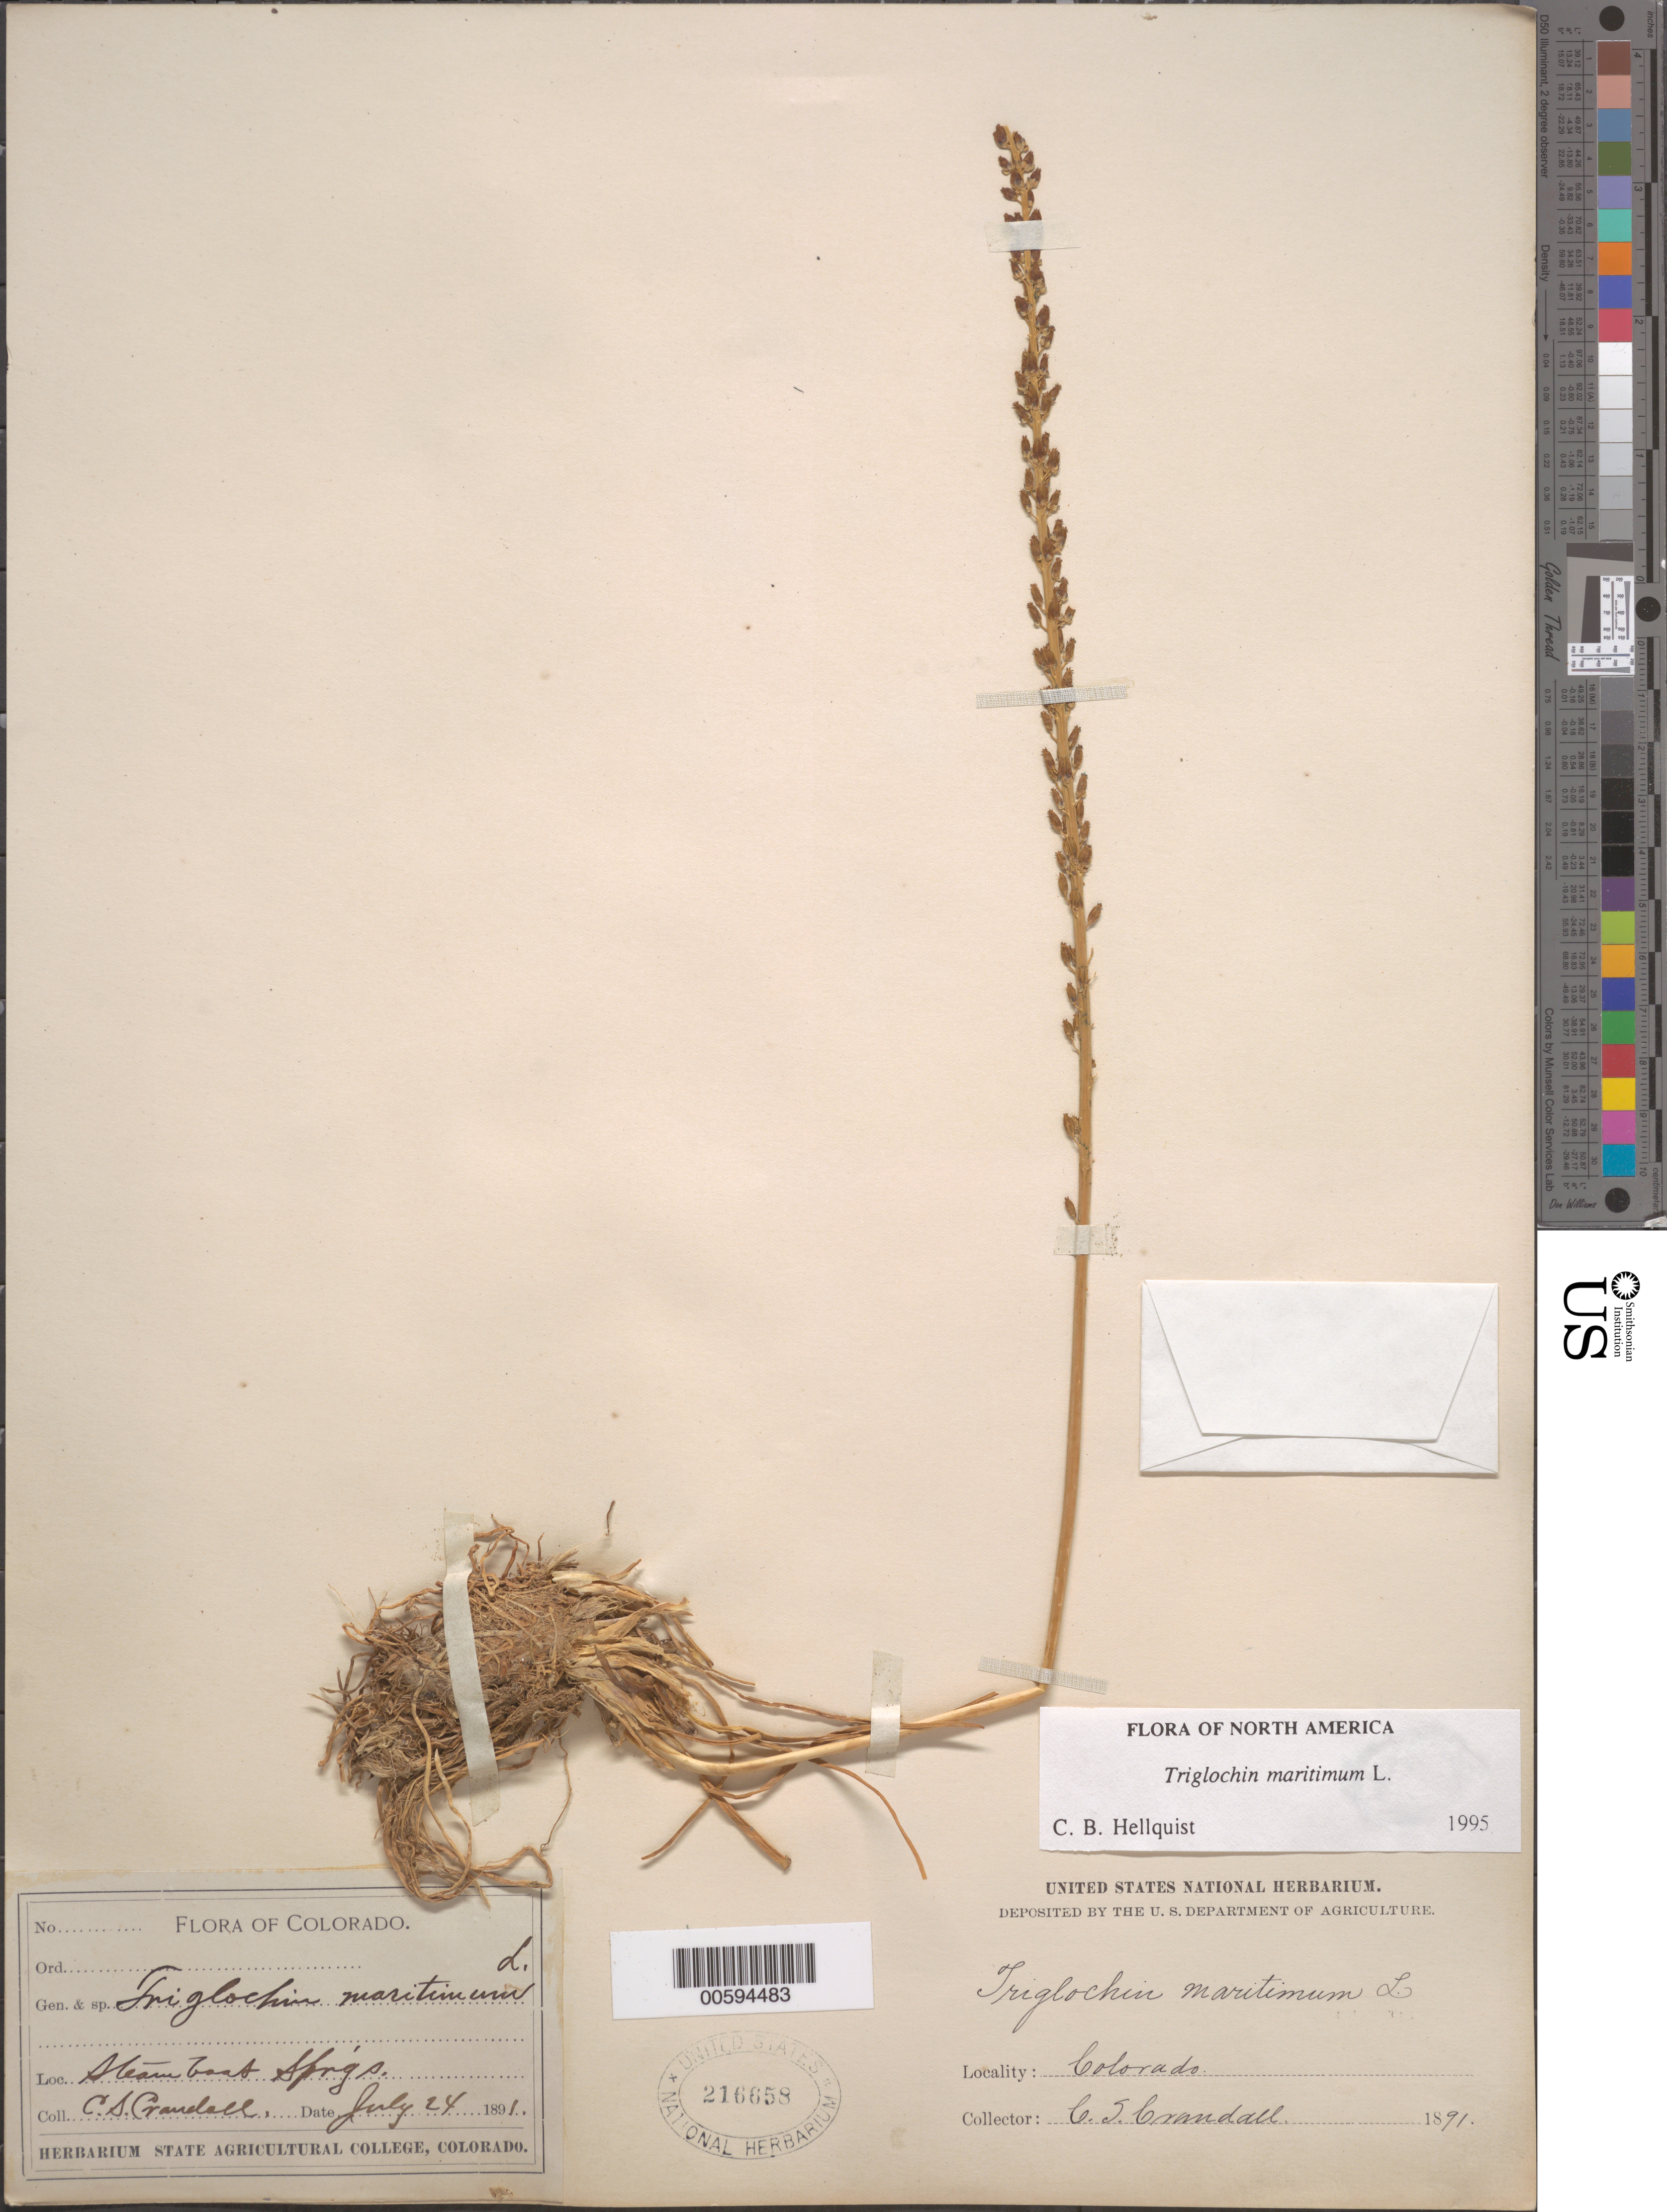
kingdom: Plantae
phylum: Tracheophyta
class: Liliopsida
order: Alismatales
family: Juncaginaceae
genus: Triglochin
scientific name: Triglochin maritima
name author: L.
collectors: C. Crandall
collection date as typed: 24 Jul 1891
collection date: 1891-07-24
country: United States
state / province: Colorado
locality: Steamboat Springs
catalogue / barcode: US 216658